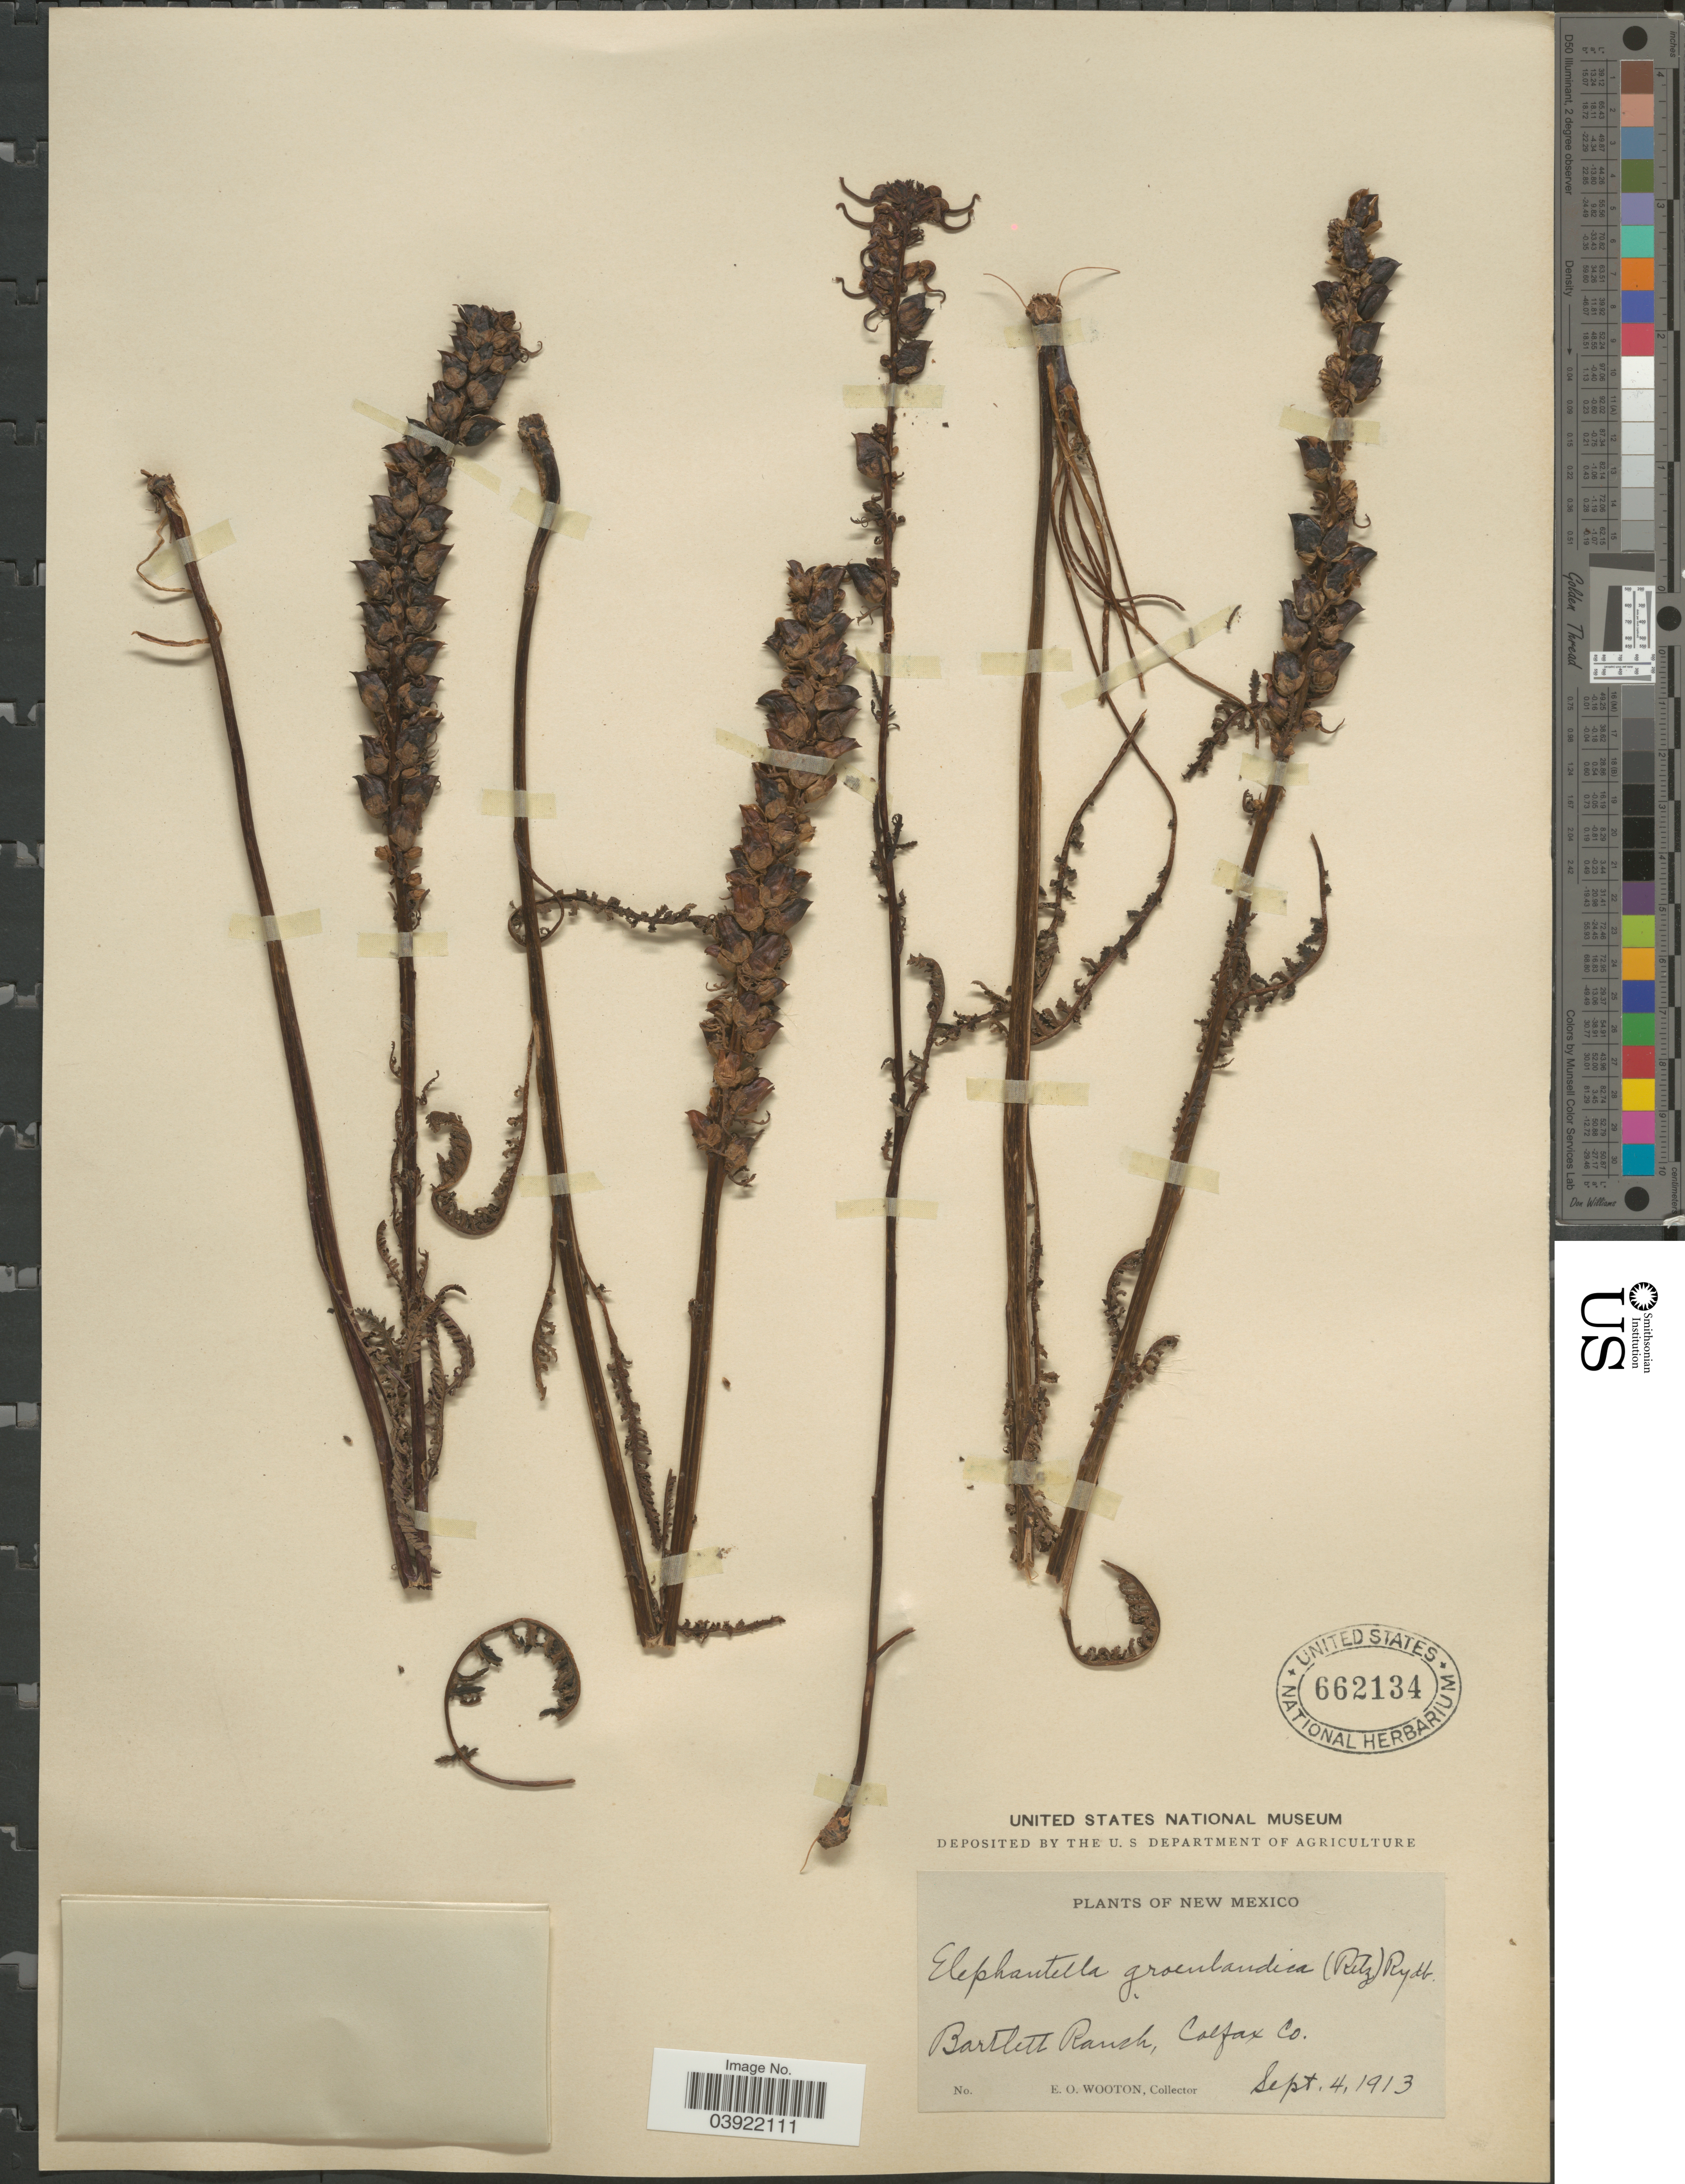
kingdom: Plantae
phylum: Tracheophyta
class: Magnoliopsida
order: Lamiales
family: Orobanchaceae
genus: Pedicularis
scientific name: Pedicularis groenlandica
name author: Retz.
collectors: E. O. Wooton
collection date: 1913-09-04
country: United States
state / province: New Mexico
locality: Bartlett Ranch, Colfax Co.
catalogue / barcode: US 662134